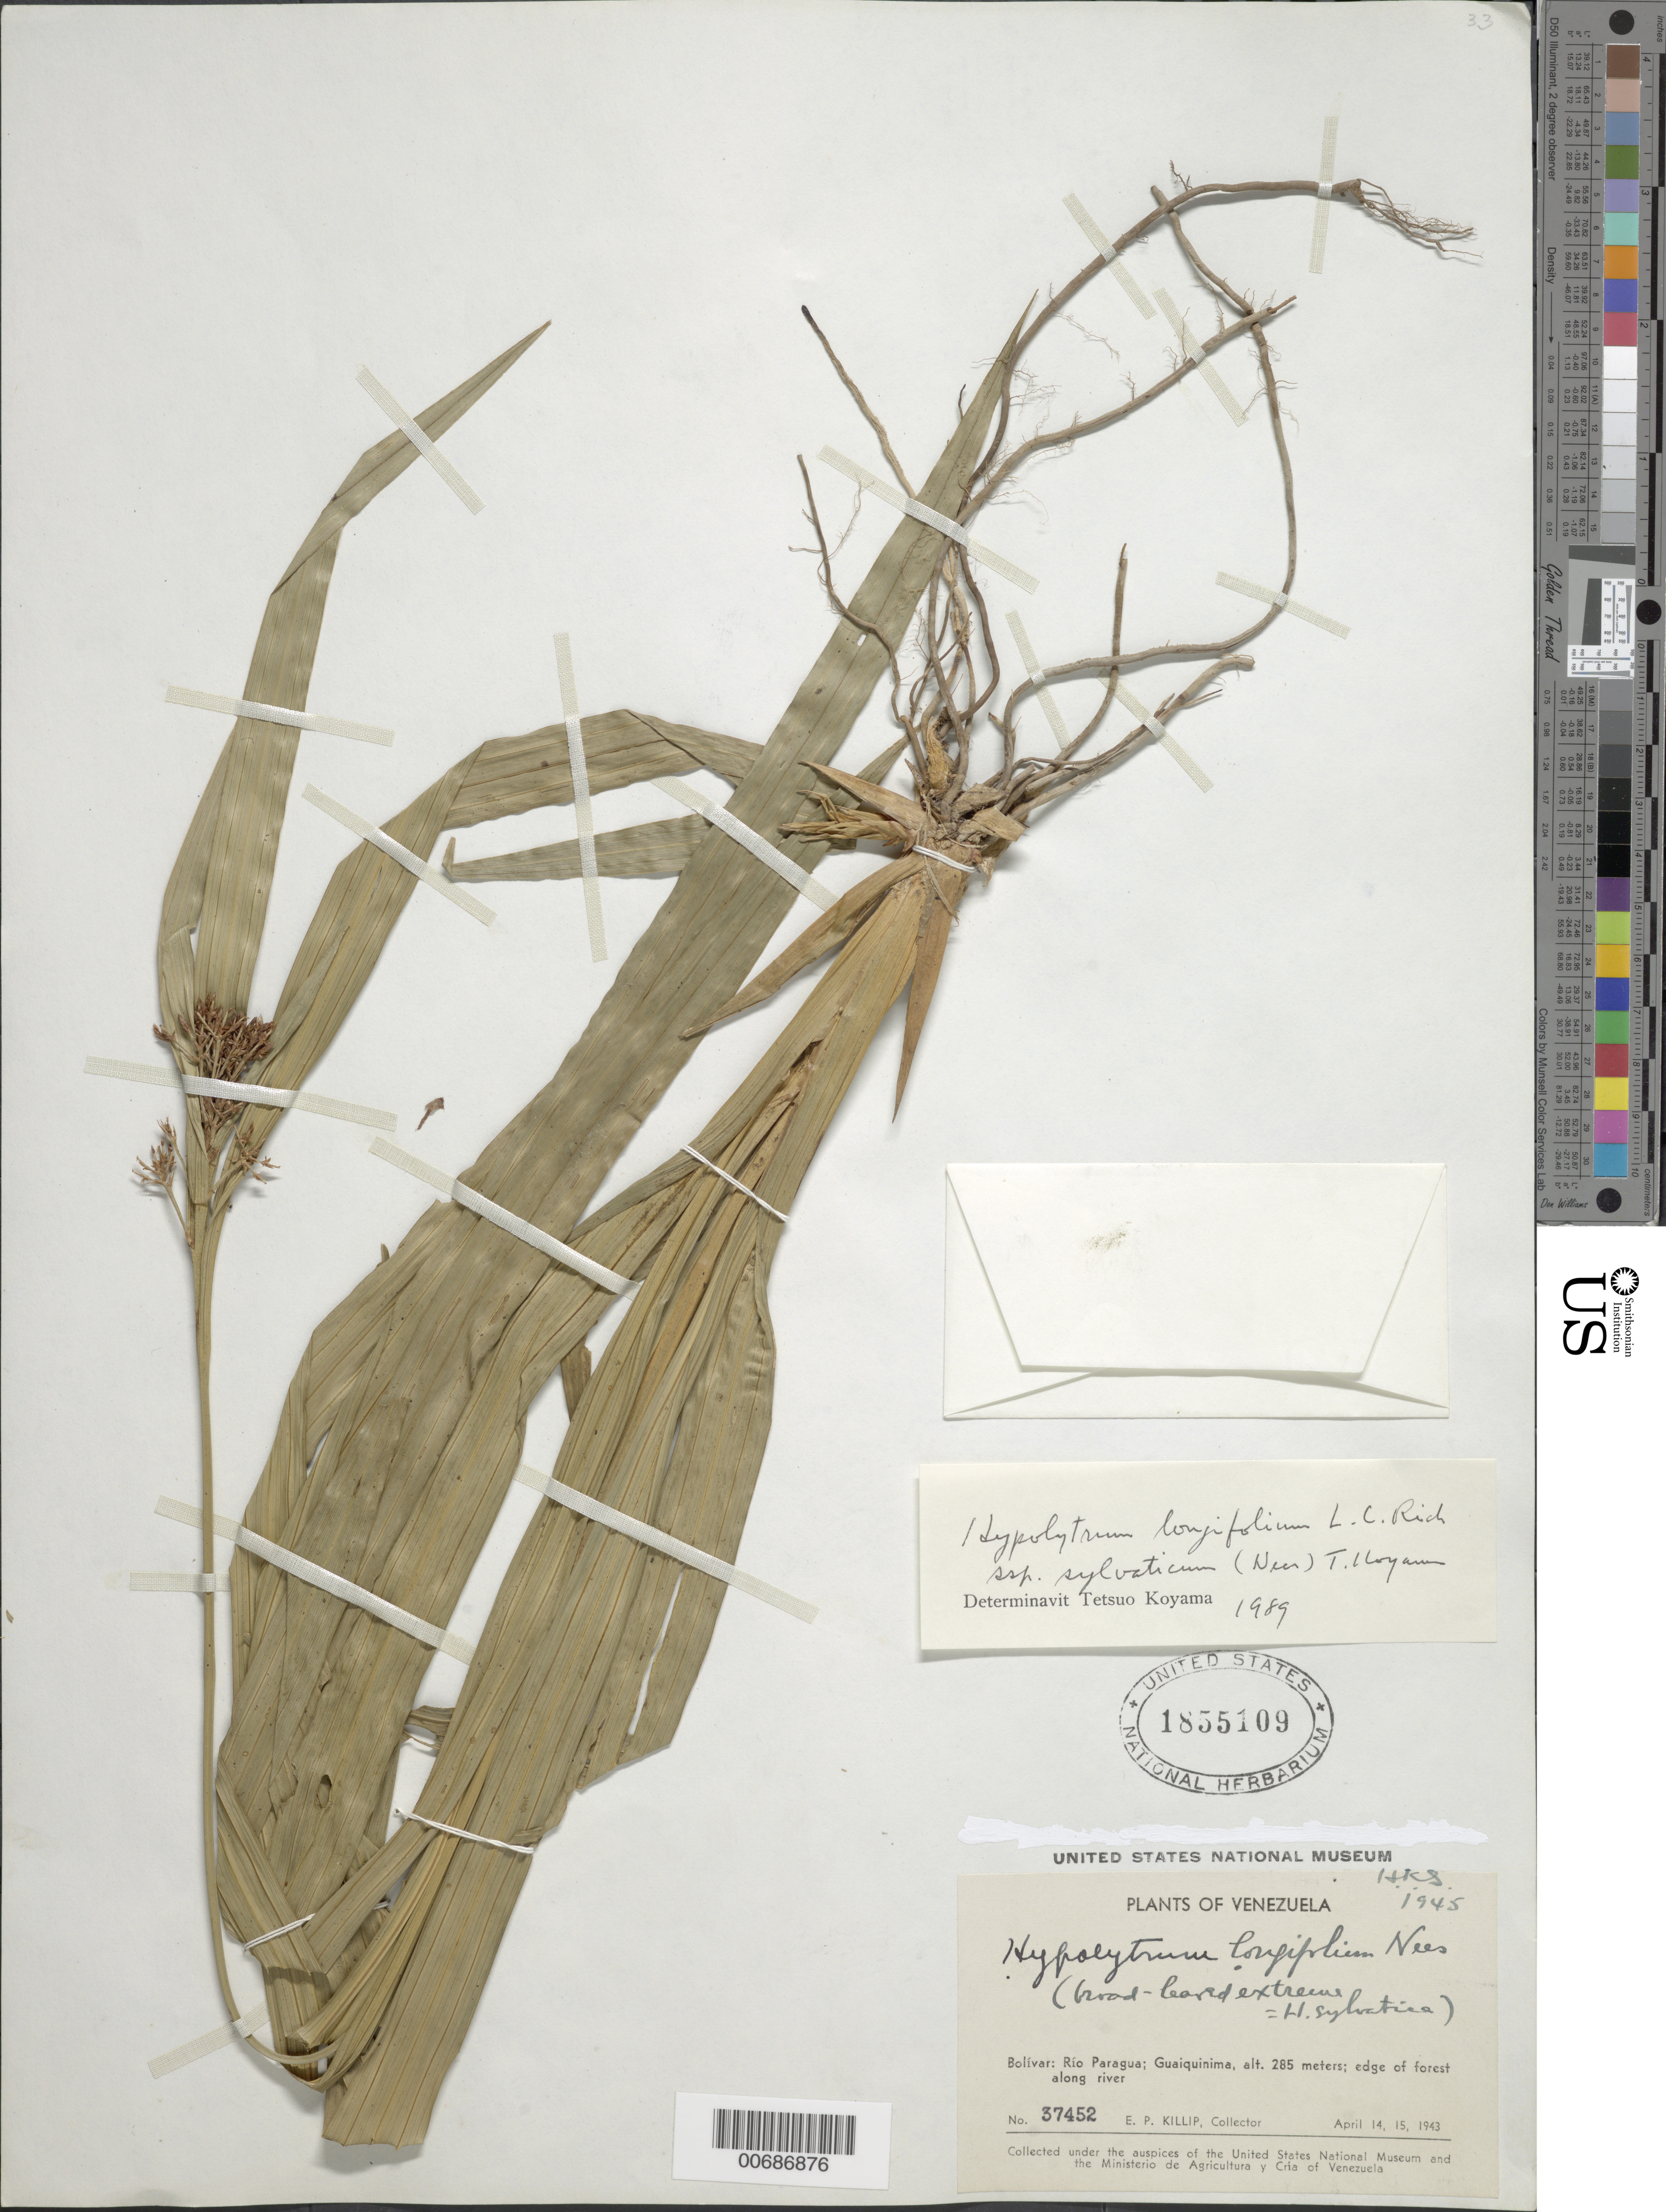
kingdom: Plantae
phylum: Tracheophyta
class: Liliopsida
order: Poales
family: Cyperaceae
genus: Hypolytrum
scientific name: Hypolytrum longifolium subsp. sylvaticum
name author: (Poepp. ex Kunth) T. Koyama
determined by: Koyama, Tetsuo M.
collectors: E. P. Killip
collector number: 37452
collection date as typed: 14-Apr-43 to 15-Apr-43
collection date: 1943-04-14/1943-04-15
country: Venezuela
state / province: Bolívar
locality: Guaiquinima, Río Paragua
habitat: Edge of forest along river;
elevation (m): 285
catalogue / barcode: US 1855109